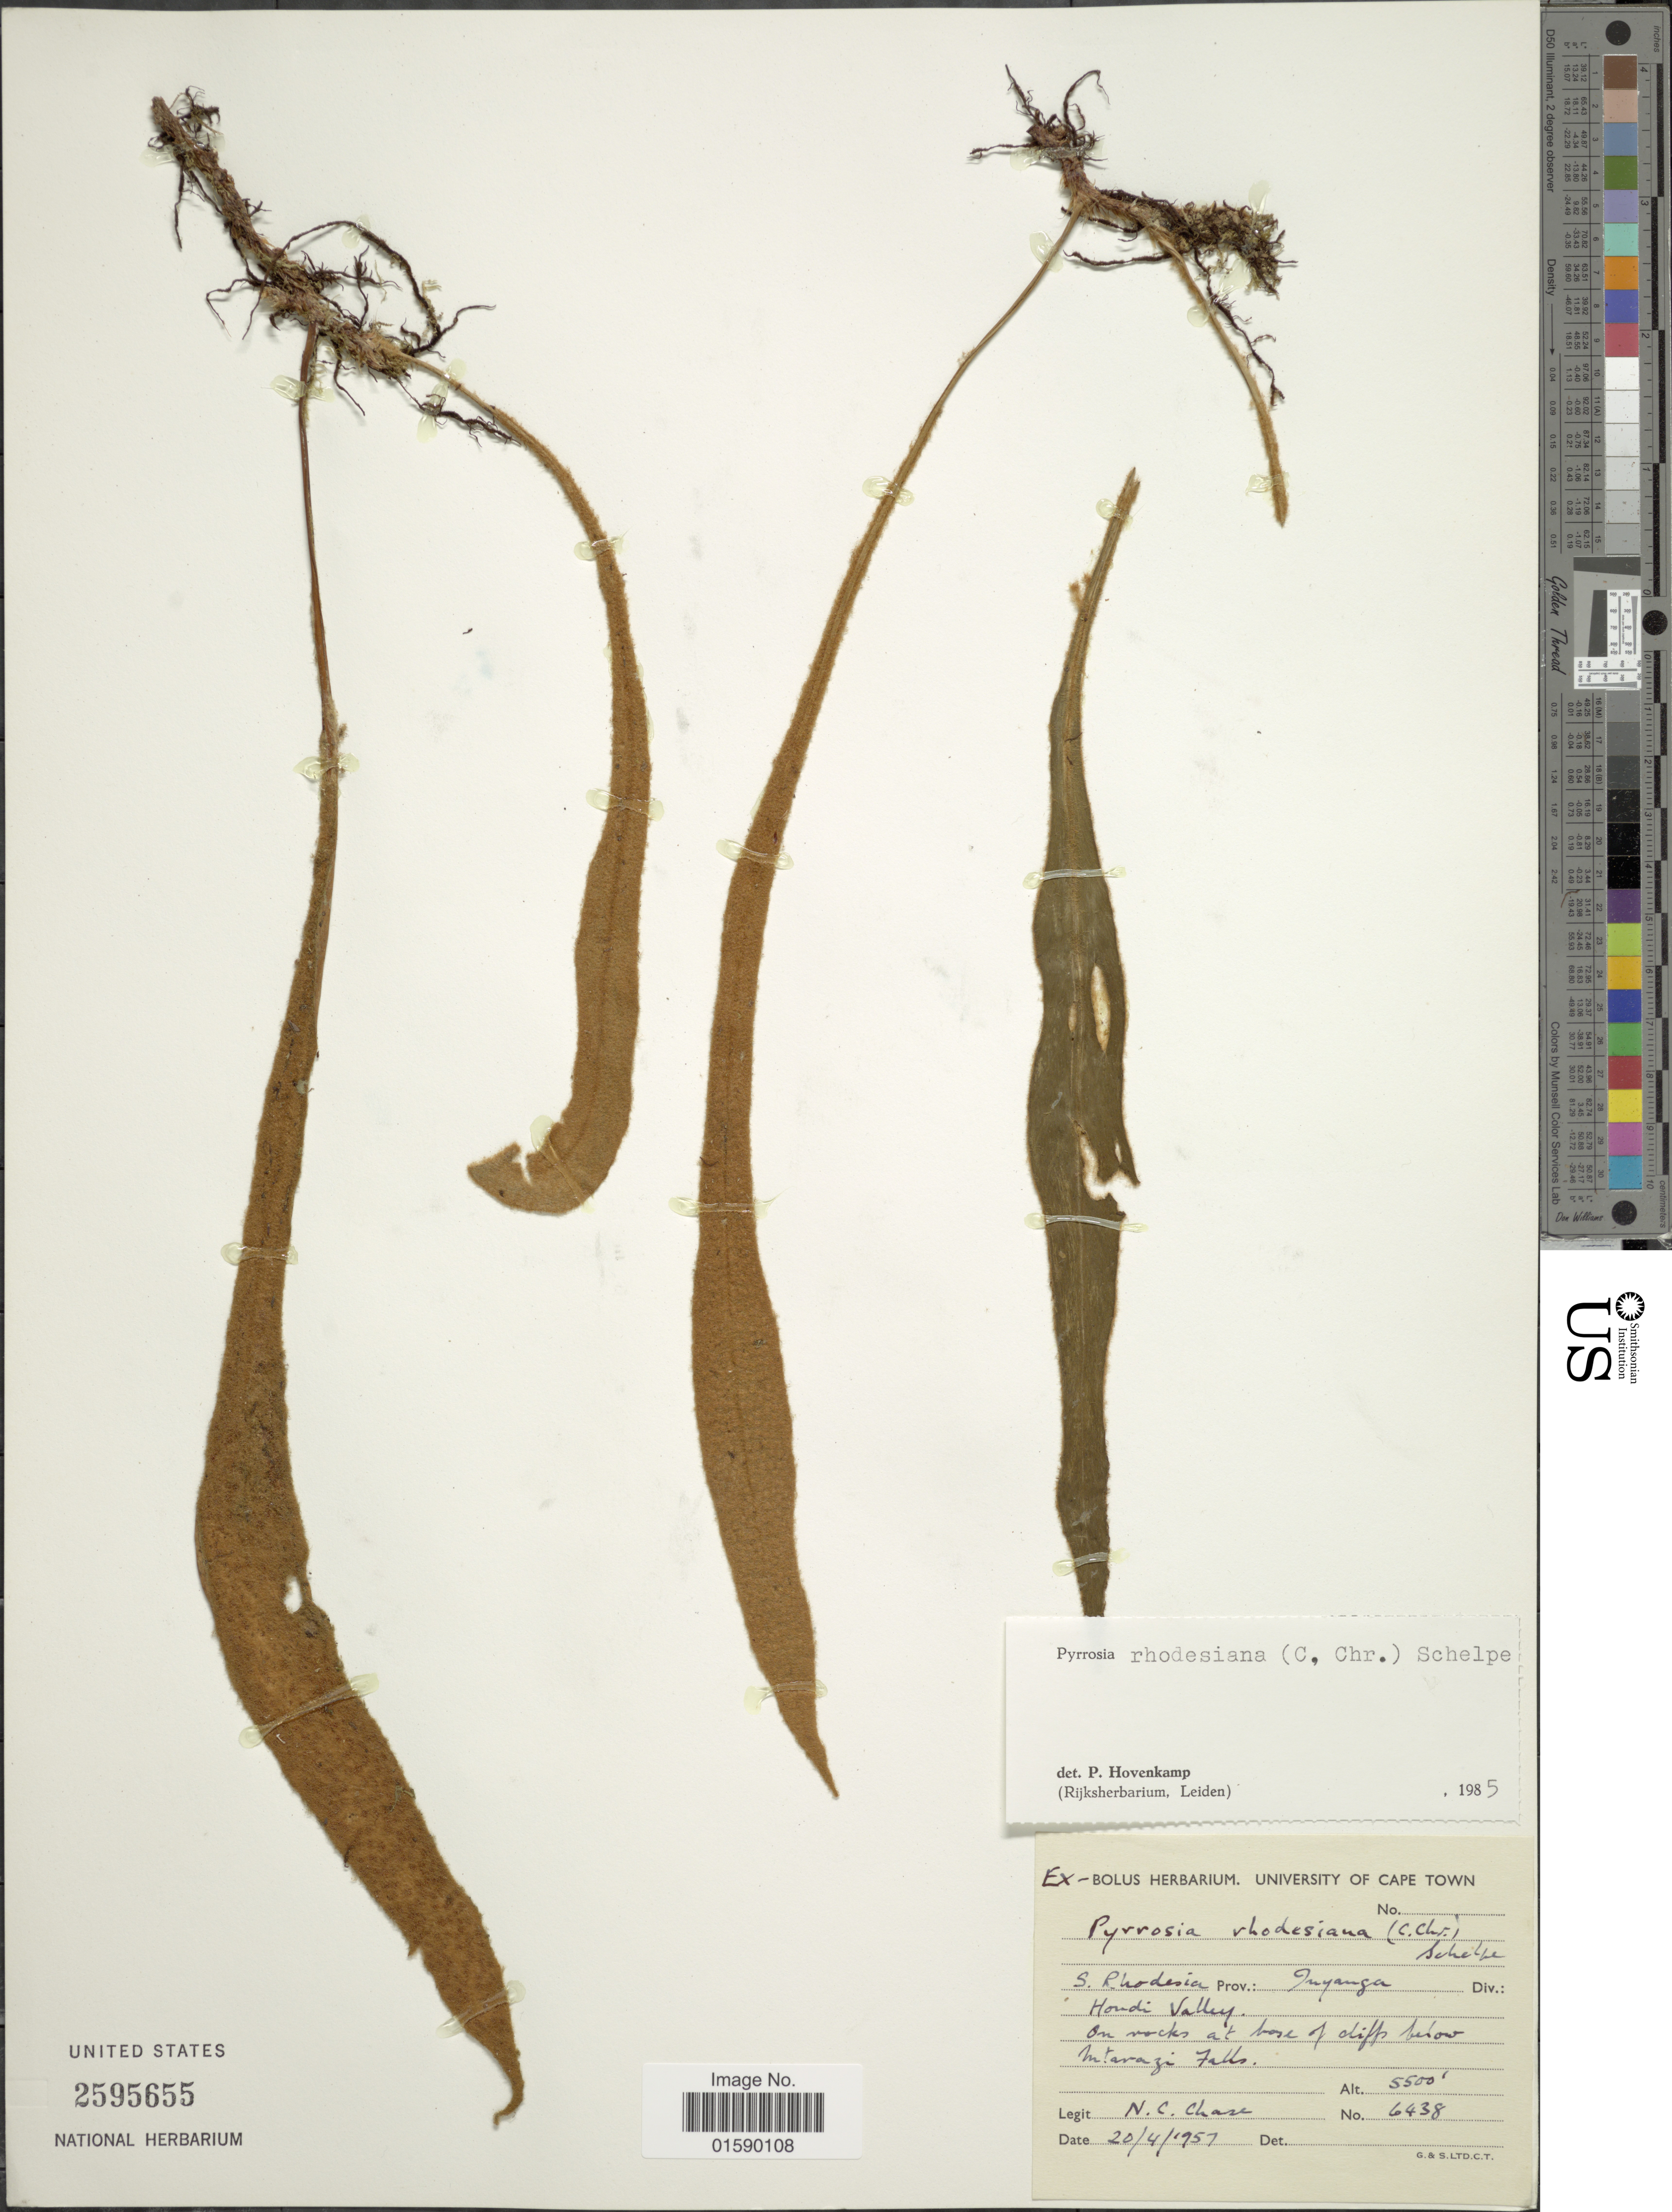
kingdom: Plantae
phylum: Tracheophyta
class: Polypodiopsida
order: Polypodiales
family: Polypodiaceae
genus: Pyrrosia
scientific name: Pyrrosia rhodesiana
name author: (C. Chr.) Schelpe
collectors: N. C. Chase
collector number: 6438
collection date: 1957-04-20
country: Zimbabwe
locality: S. Rhodesia, Prov. Imyanga. Div. Hondi Valley, On rocks at base of cliffs below Mutarazi Falls.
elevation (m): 1676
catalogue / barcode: US 2595655